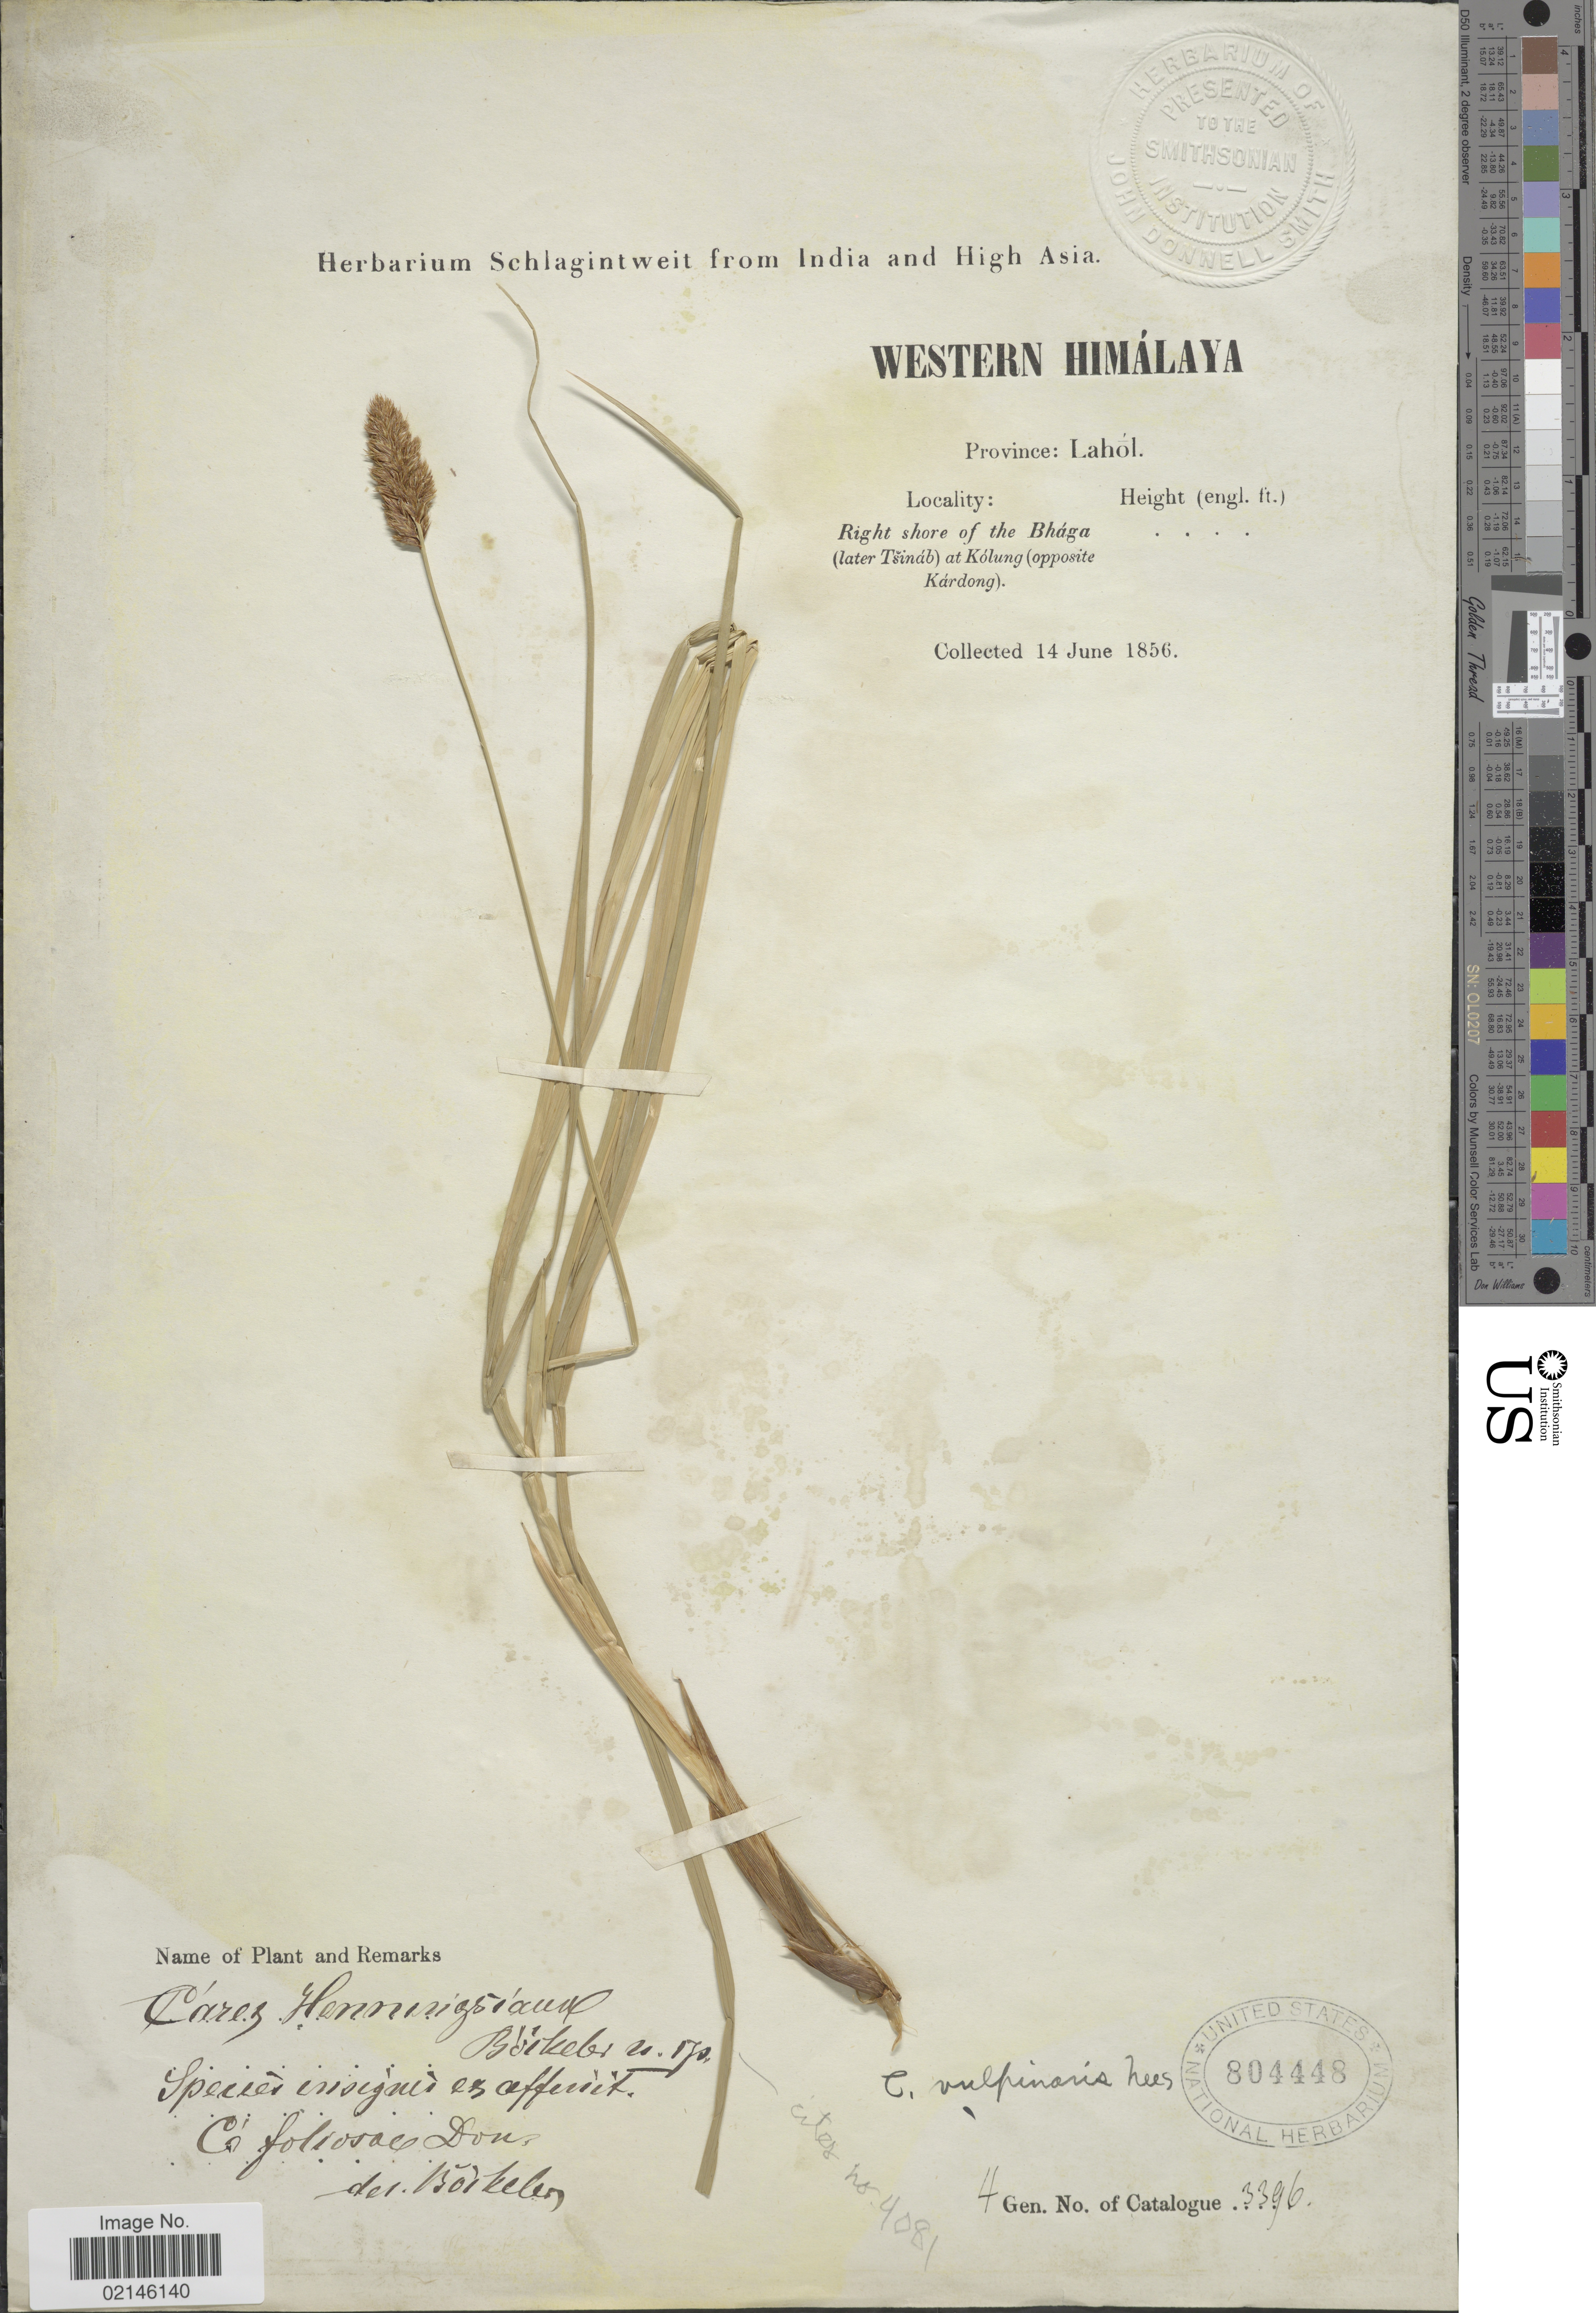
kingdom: Plantae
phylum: Tracheophyta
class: Liliopsida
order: Poales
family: Cyperaceae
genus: Carex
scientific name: Carex vulpinaris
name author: Nees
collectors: ex herb. Schlagintweit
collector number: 3396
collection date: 1856-06-14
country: India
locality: Western Himálaya. Province: Lahól. Right shore of the Bhága (later Tsináb) at Kólung (opposite Kárdong)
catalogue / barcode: US 804448